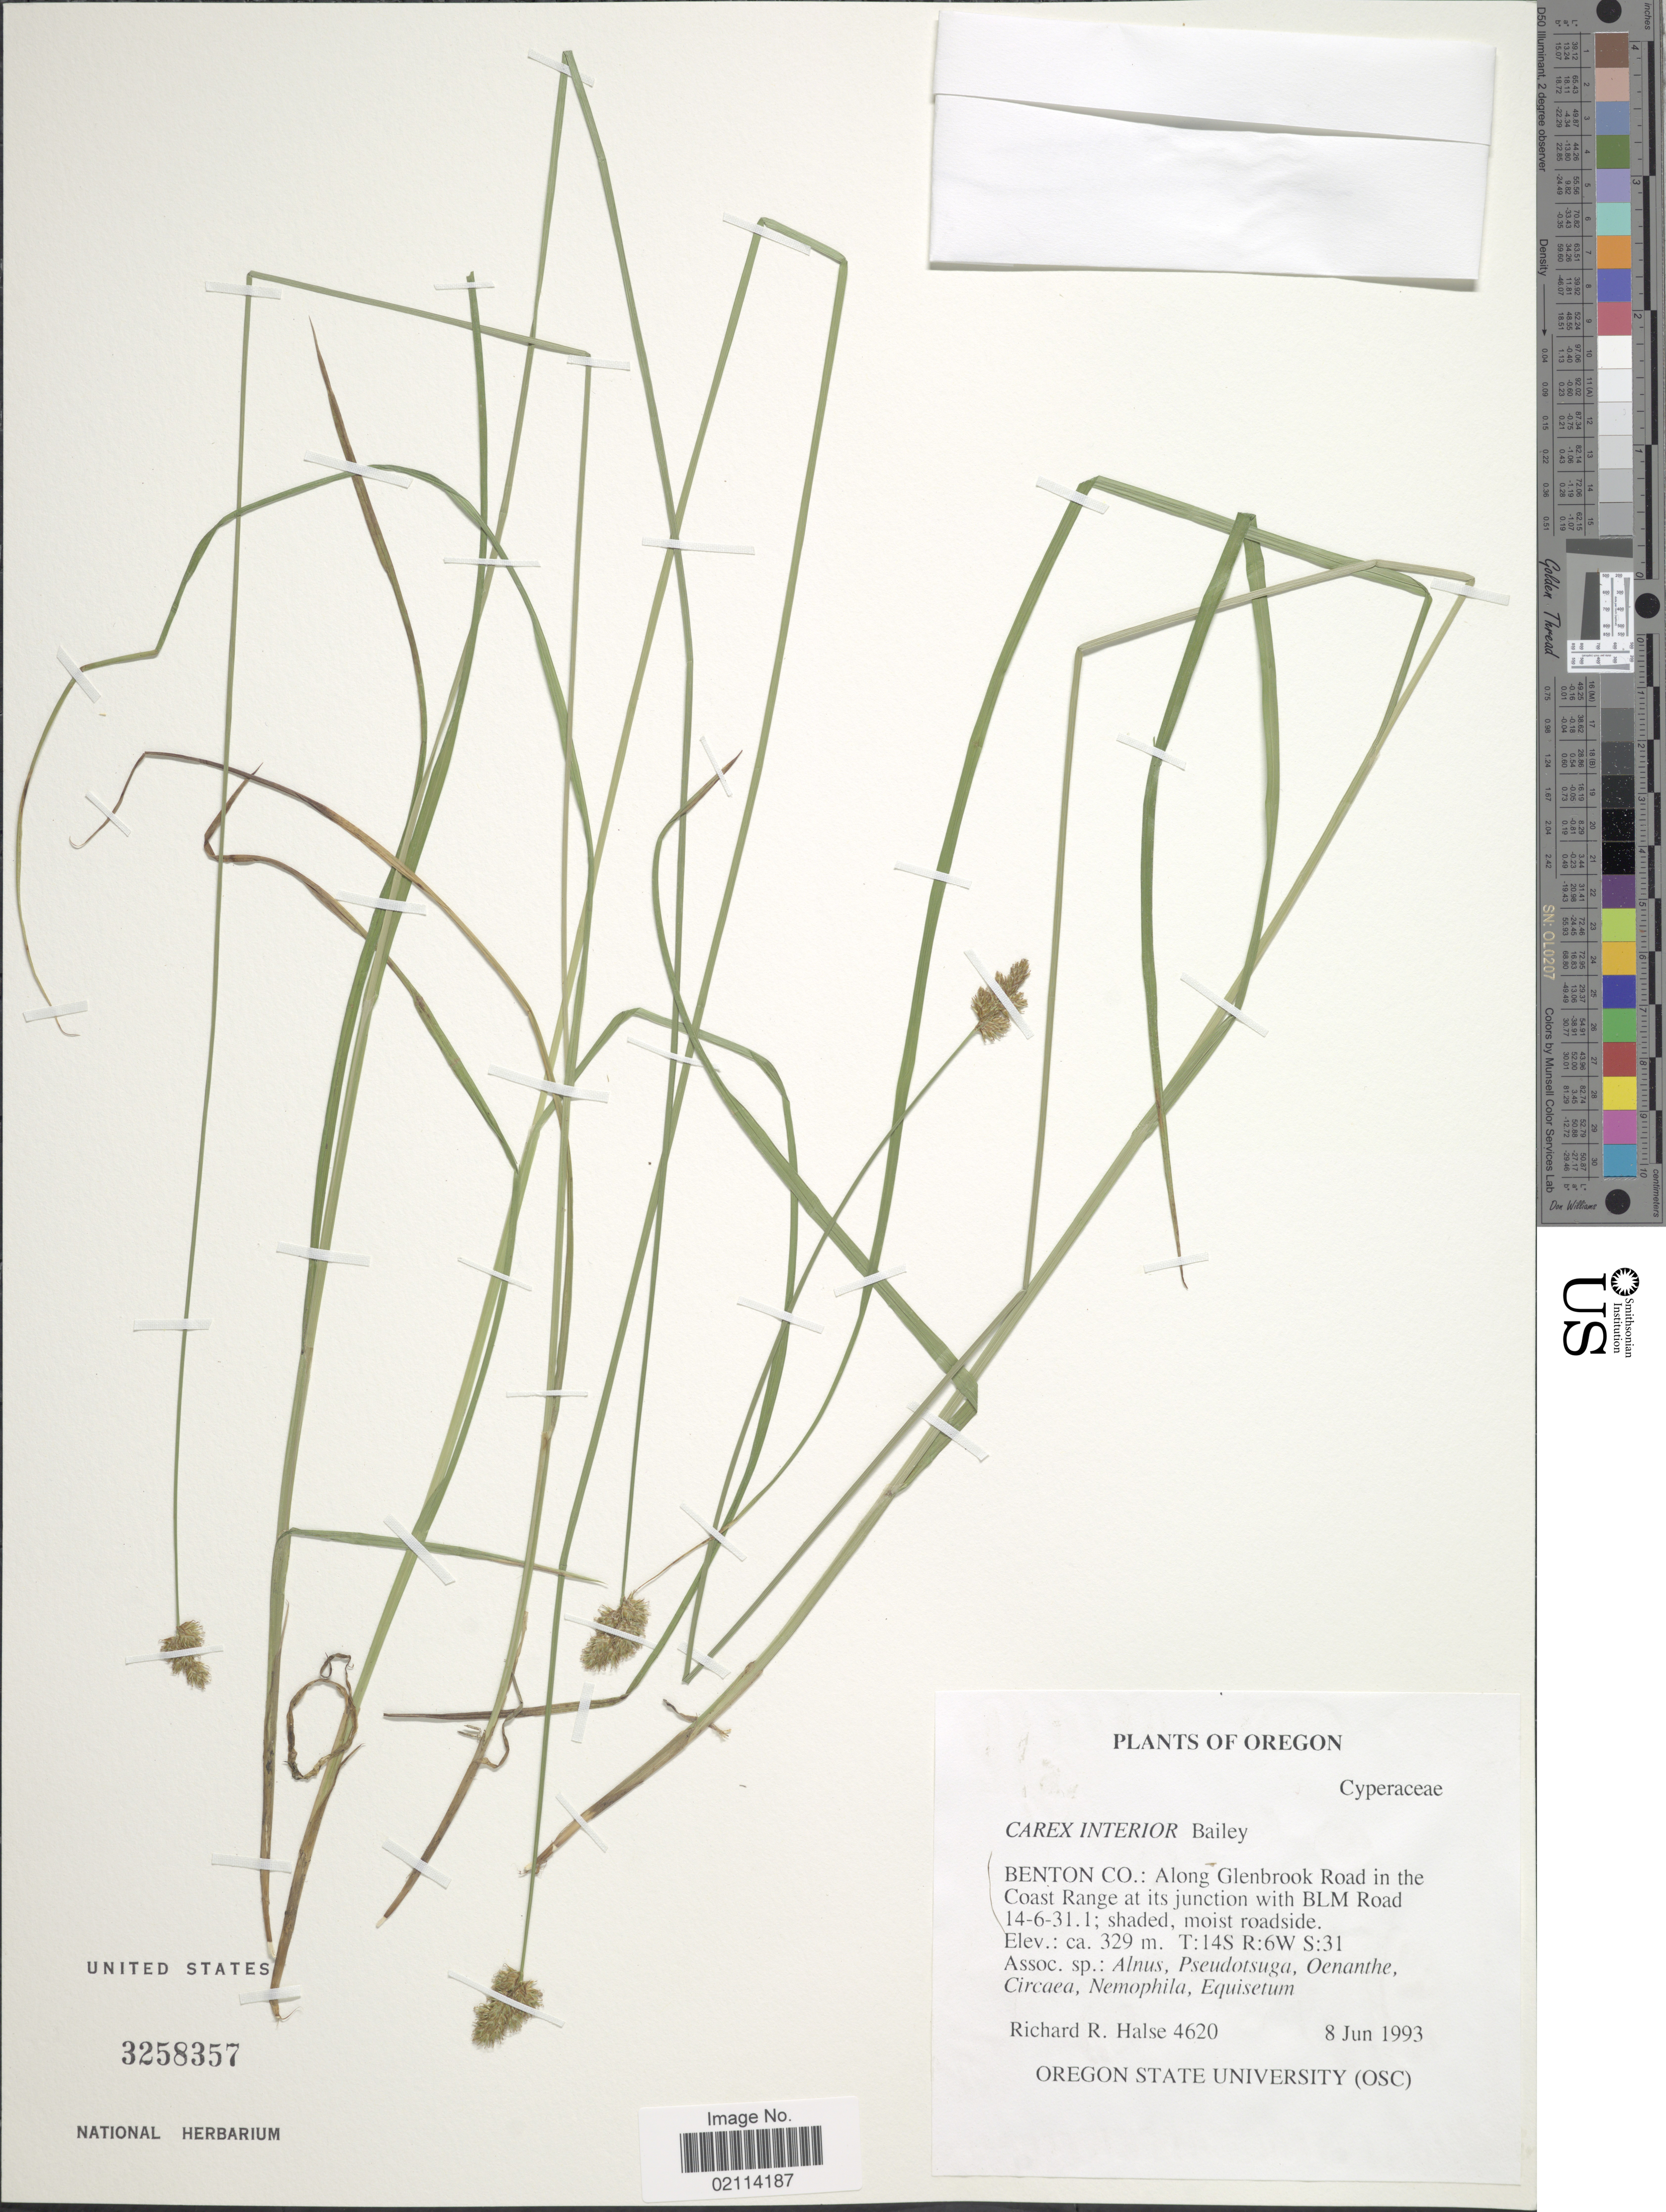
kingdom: Plantae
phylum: Tracheophyta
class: Liliopsida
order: Poales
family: Cyperaceae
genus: Carex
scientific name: Carex interior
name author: L.H. Bailey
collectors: R. Halse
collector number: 4620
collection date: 1993-06-08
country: United States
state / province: Oregon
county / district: Benton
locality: Benton Co.: Along Glenbrook Road in the Coast Range at its junction with BLM Road 14-6-31.1; moist roadside, T:14S R:6W S:31.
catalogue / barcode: US 3258357